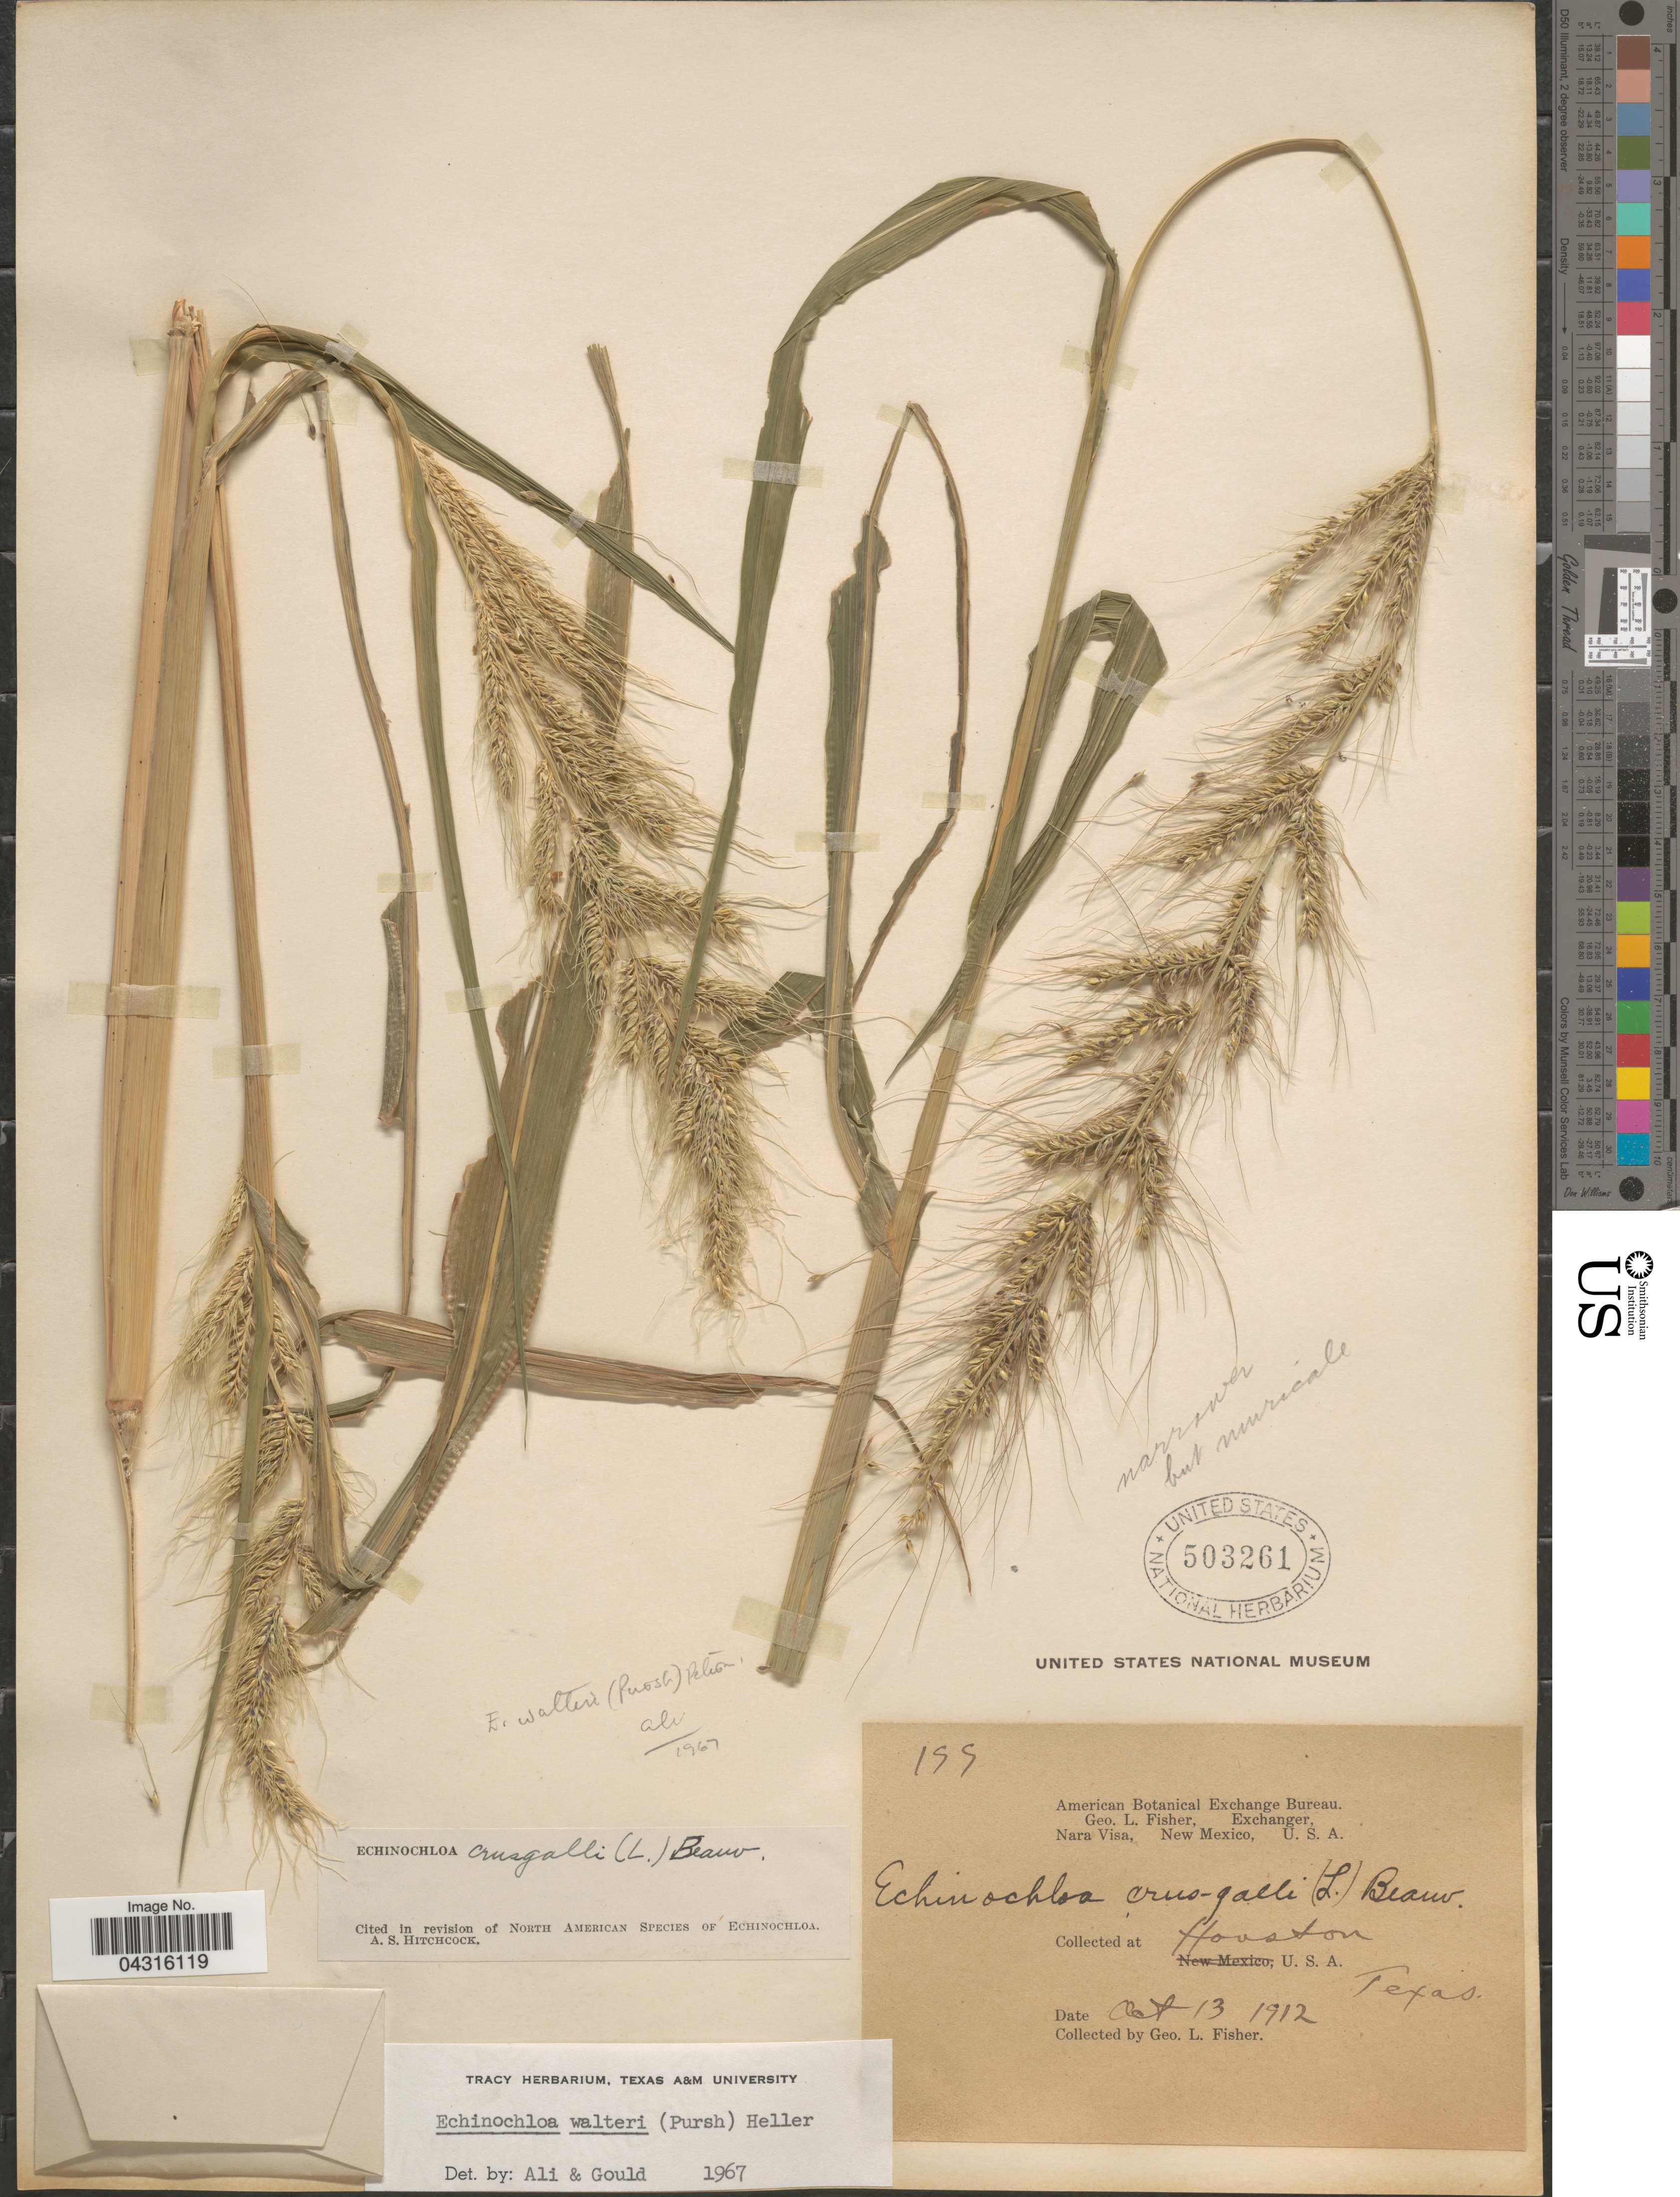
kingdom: Plantae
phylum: Tracheophyta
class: Liliopsida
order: Poales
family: Poaceae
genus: Echinochloa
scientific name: Echinochloa walteri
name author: (Pursh) A. Heller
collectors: G. L. Fisher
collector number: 199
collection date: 1912-10-13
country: United States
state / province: Texas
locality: Houston.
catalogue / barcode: US 503261